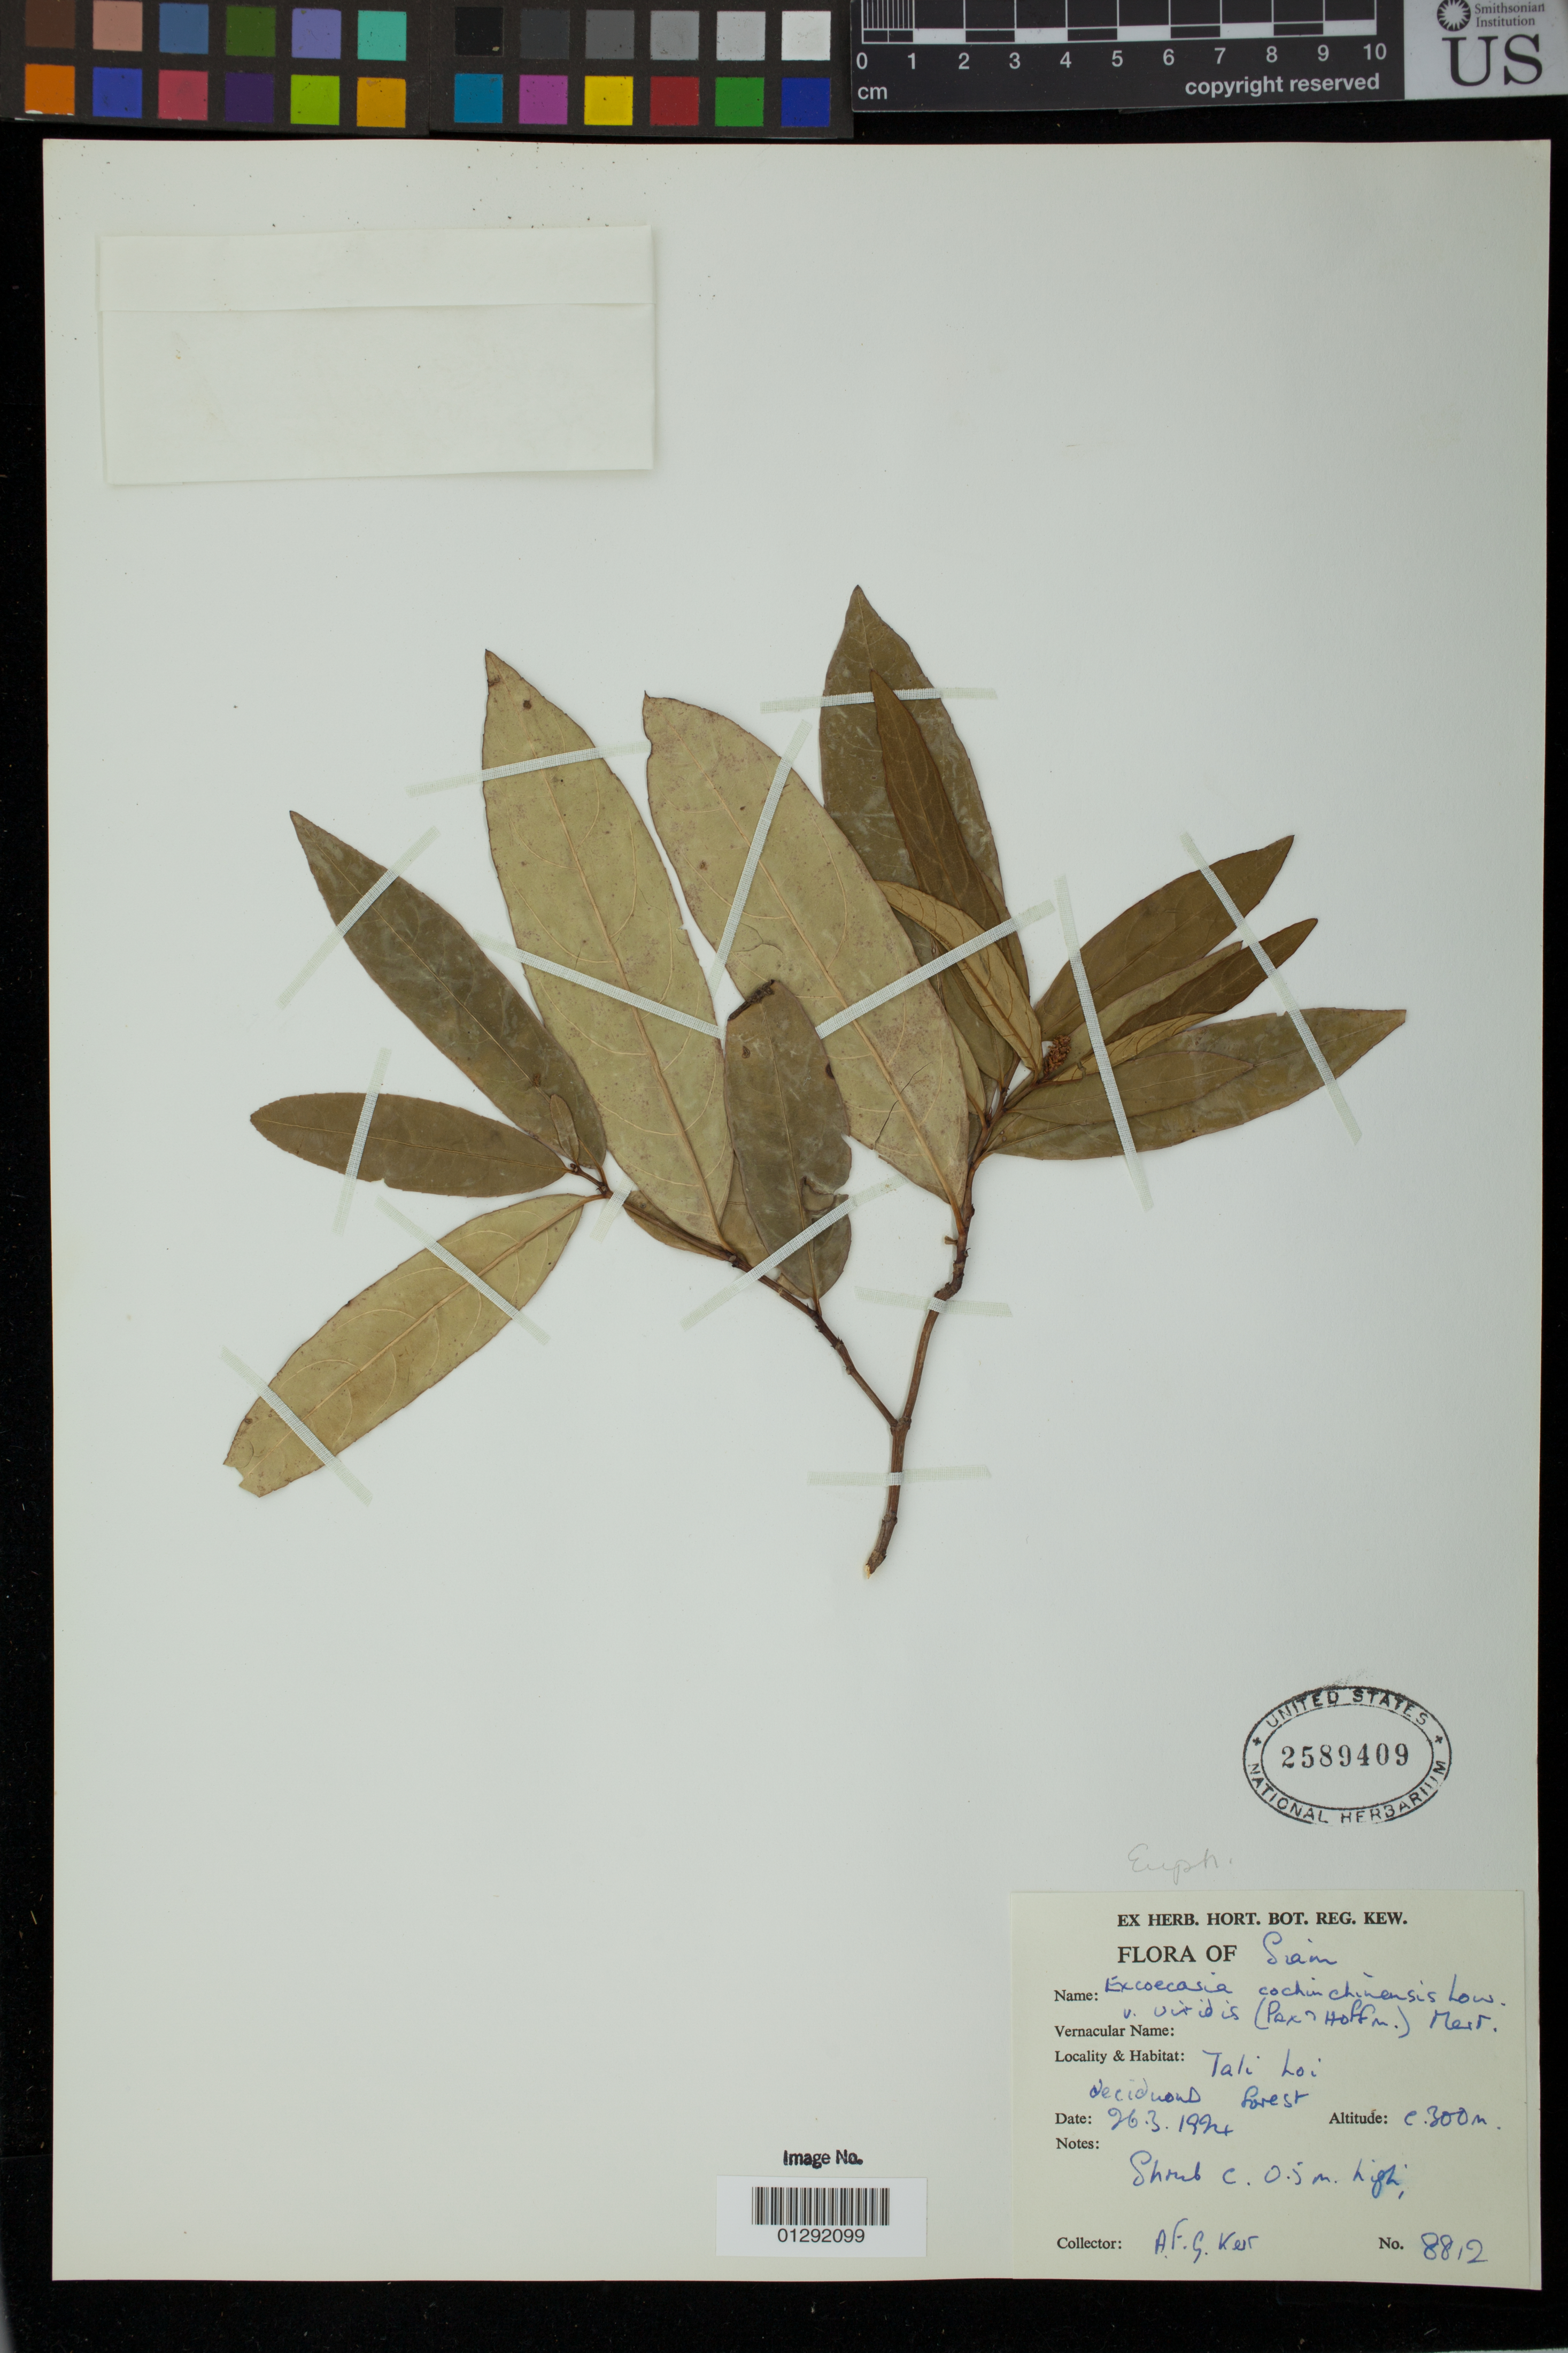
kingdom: Plantae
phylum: Tracheophyta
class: Magnoliopsida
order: Malpighiales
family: Euphorbiaceae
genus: Excoecaria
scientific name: Excoecaria cochinchinensis 'Firestorm'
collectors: A. F. G. Kerr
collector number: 8812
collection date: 1924-03-26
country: Thailand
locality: Siam. tali Loi.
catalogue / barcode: US 2589409